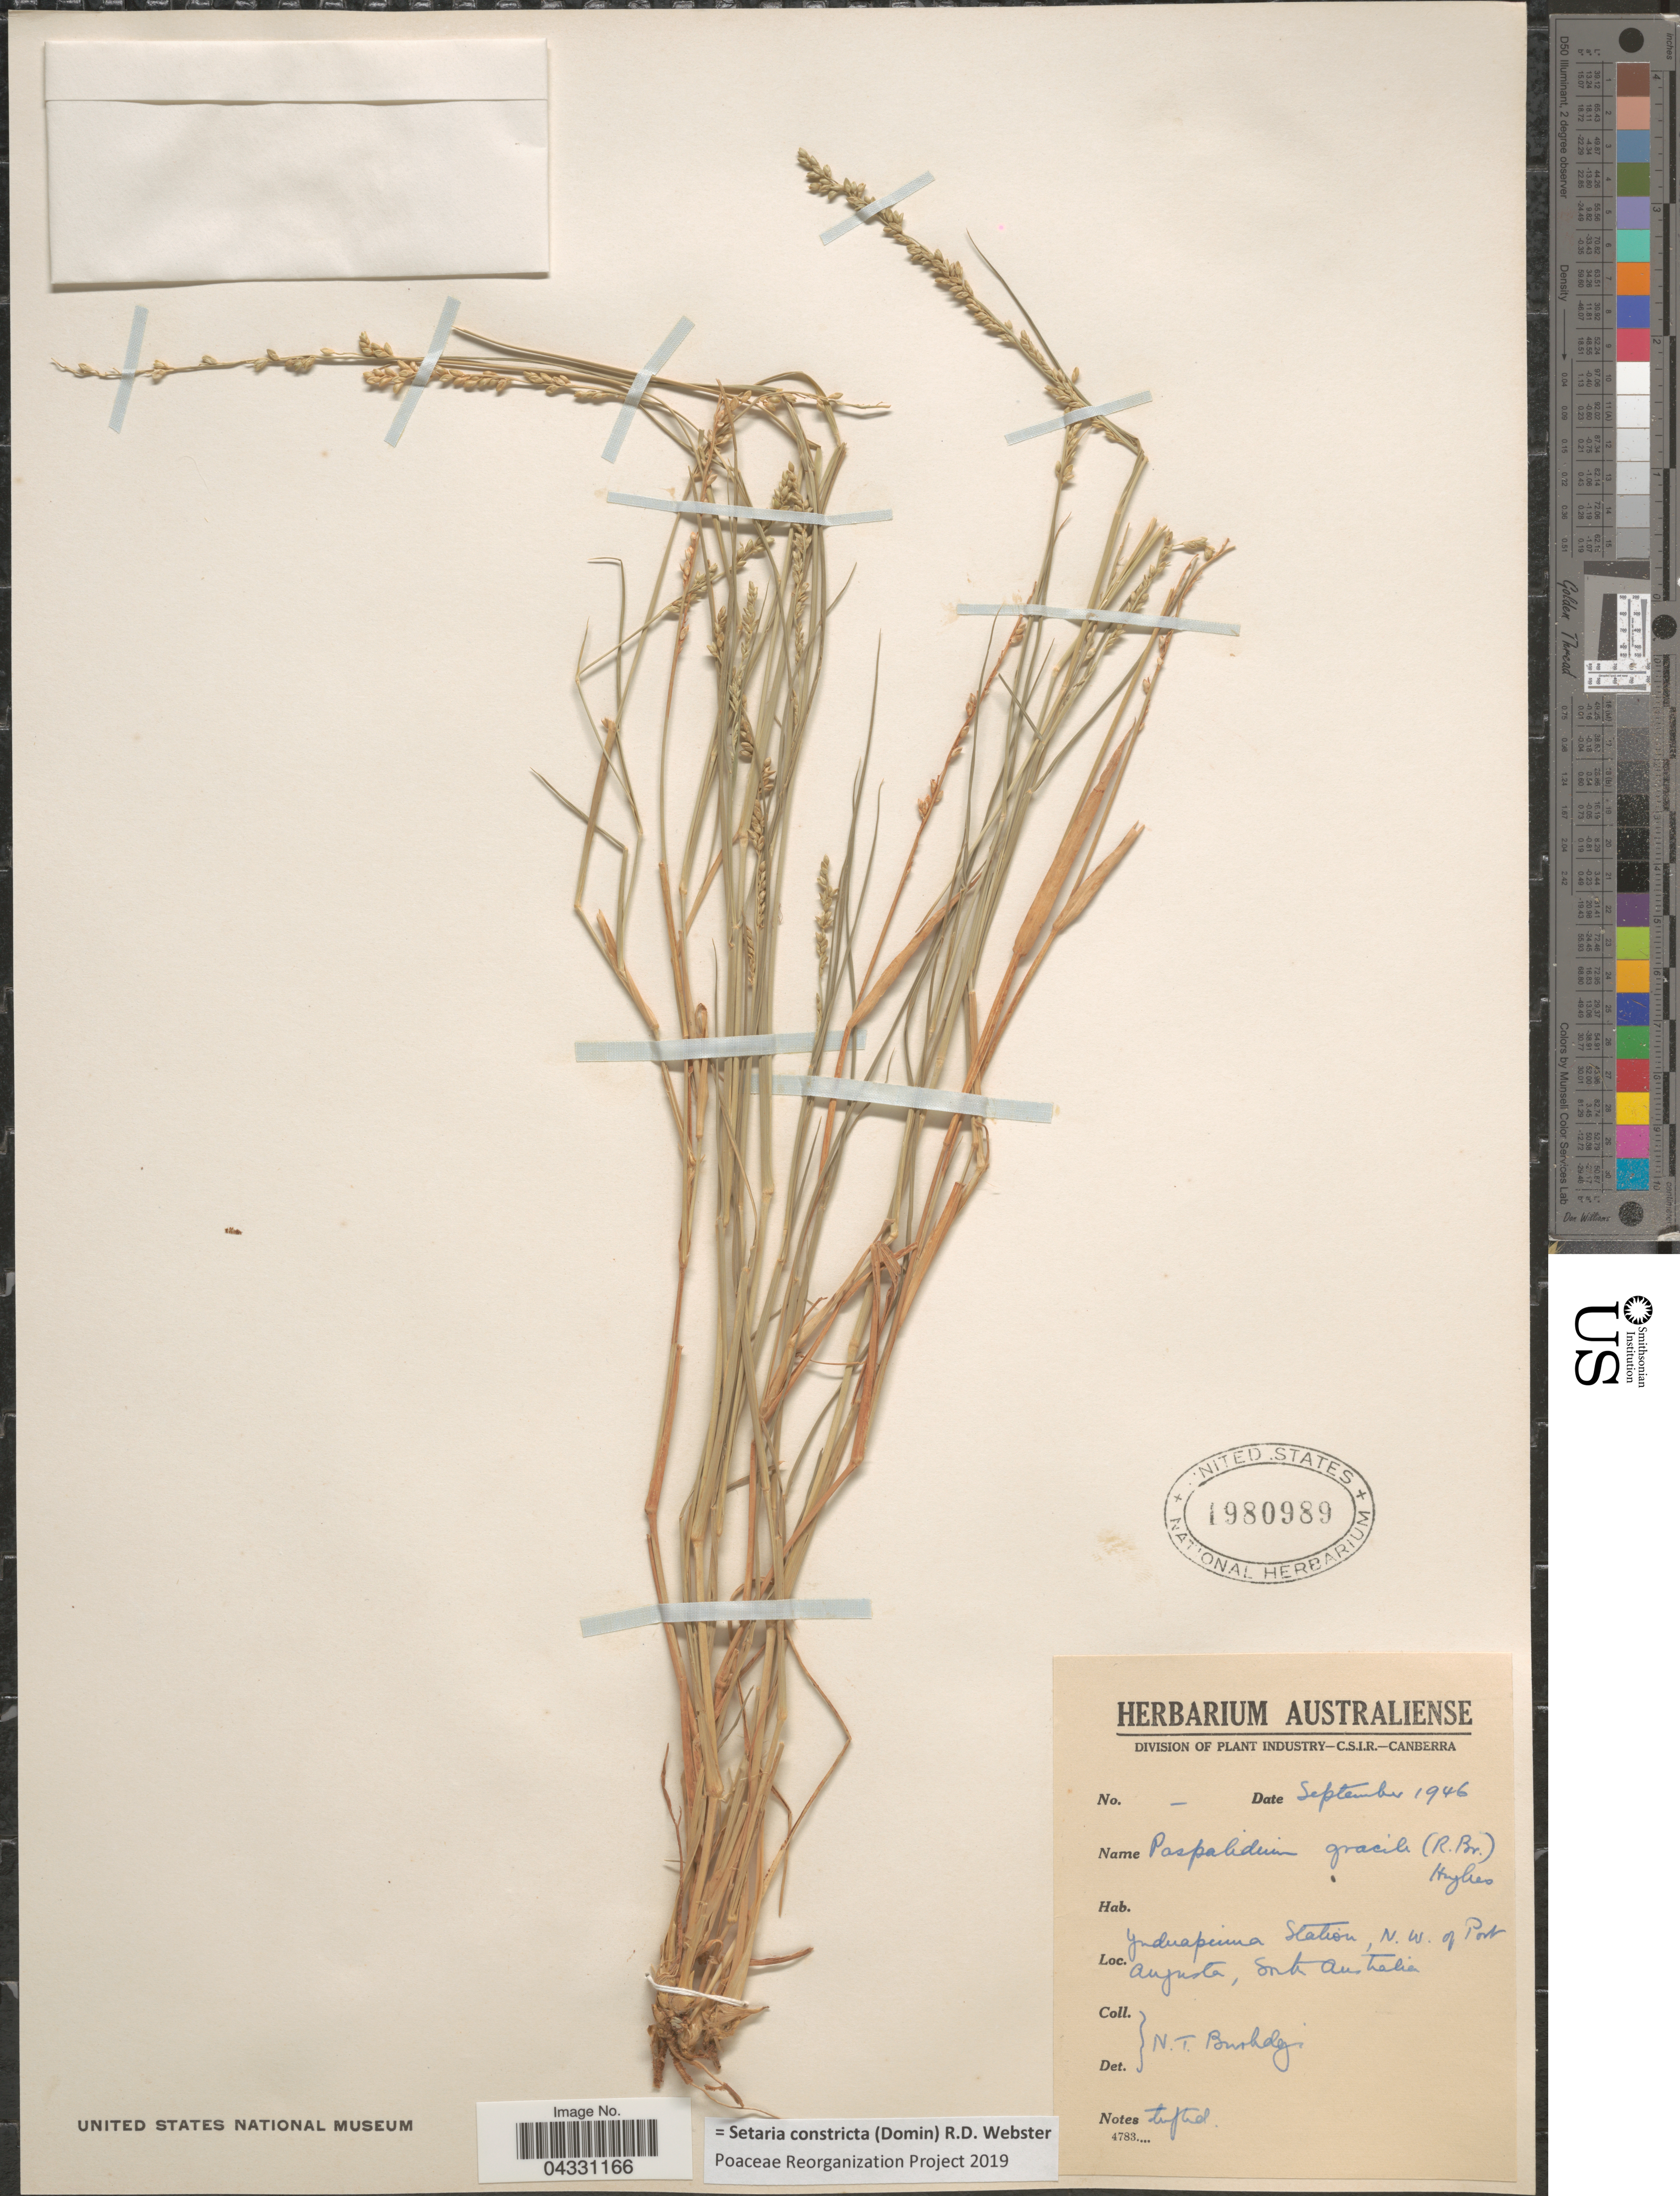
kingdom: Plantae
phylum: Tracheophyta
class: Liliopsida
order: Poales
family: Poaceae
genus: Setaria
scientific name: Setaria constricta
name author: (Domin) R.D. Webster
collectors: N. Barkley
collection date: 1946-09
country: Australia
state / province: South Australia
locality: Ynduapeima Station, N. W. of Port Augusta.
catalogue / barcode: US 1980989